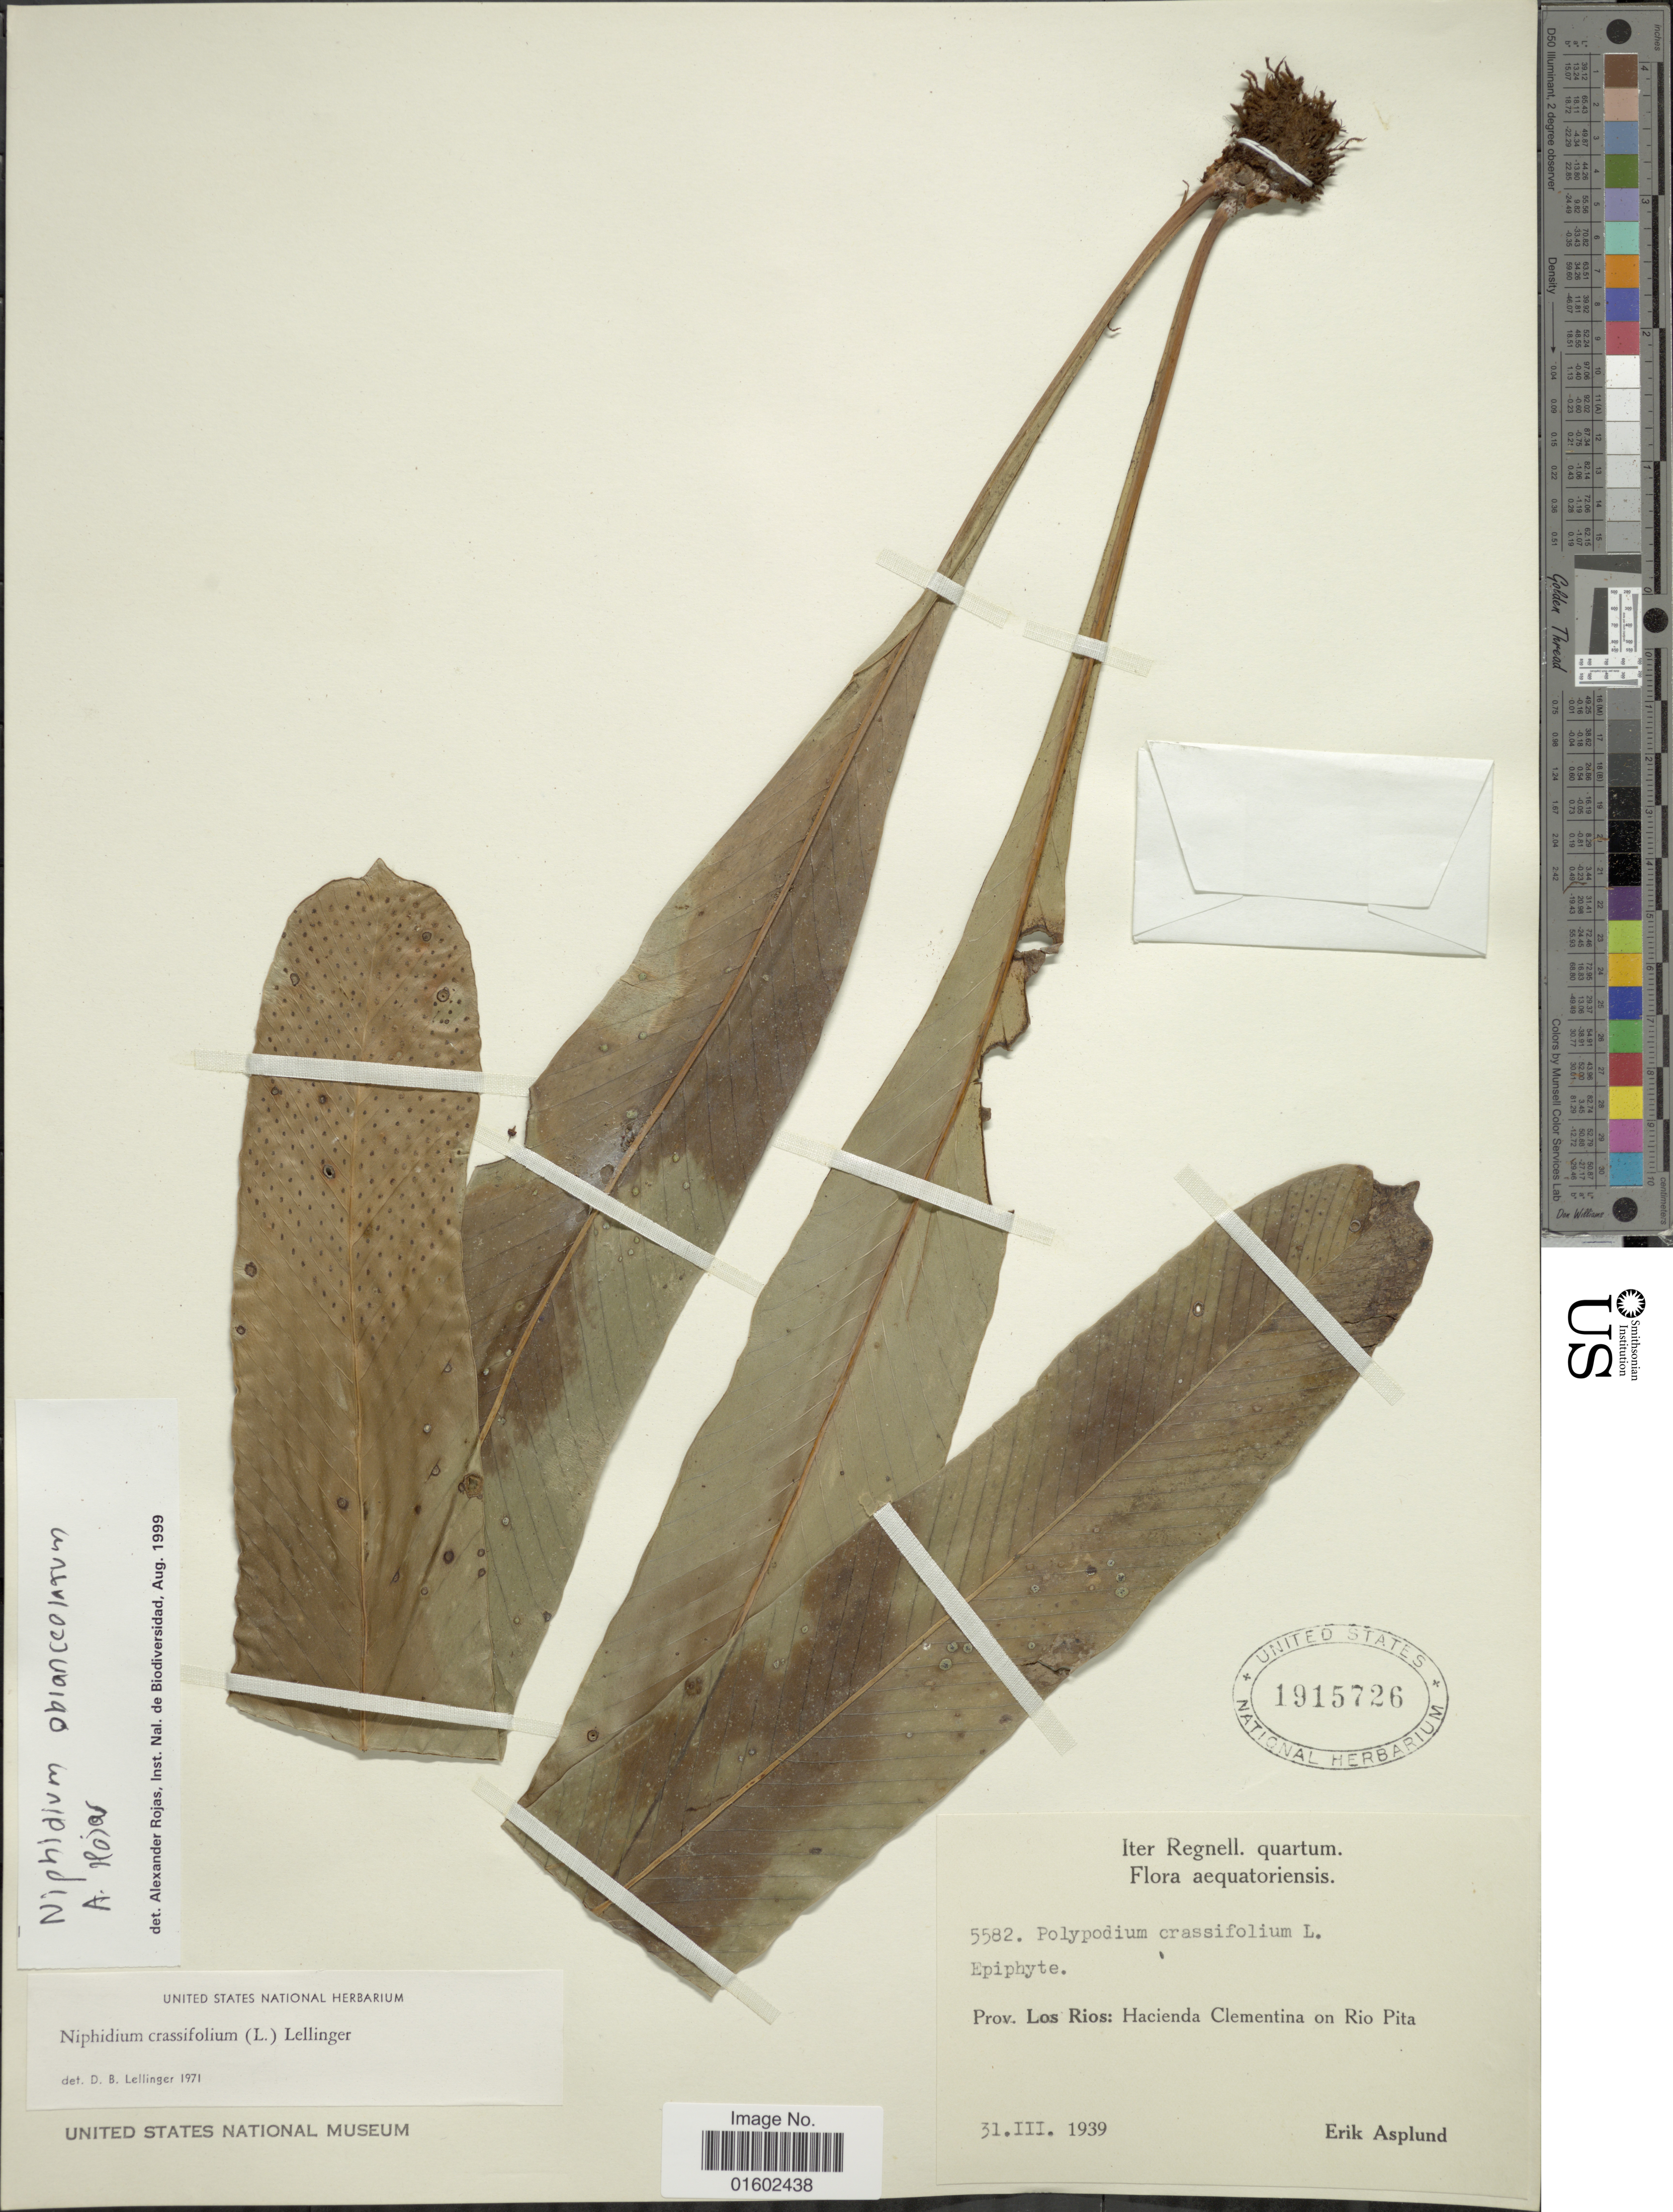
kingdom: Plantae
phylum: Tracheophyta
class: Polypodiopsida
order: Polypodiales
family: Polypodiaceae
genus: Niphidium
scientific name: Niphidium crassifolium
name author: (L.) Lellinger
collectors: E. Asplund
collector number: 5582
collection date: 1939-03-31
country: Ecuador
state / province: Los Ríos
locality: Hacienda Clementina on Rio Pita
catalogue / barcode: US 1915726